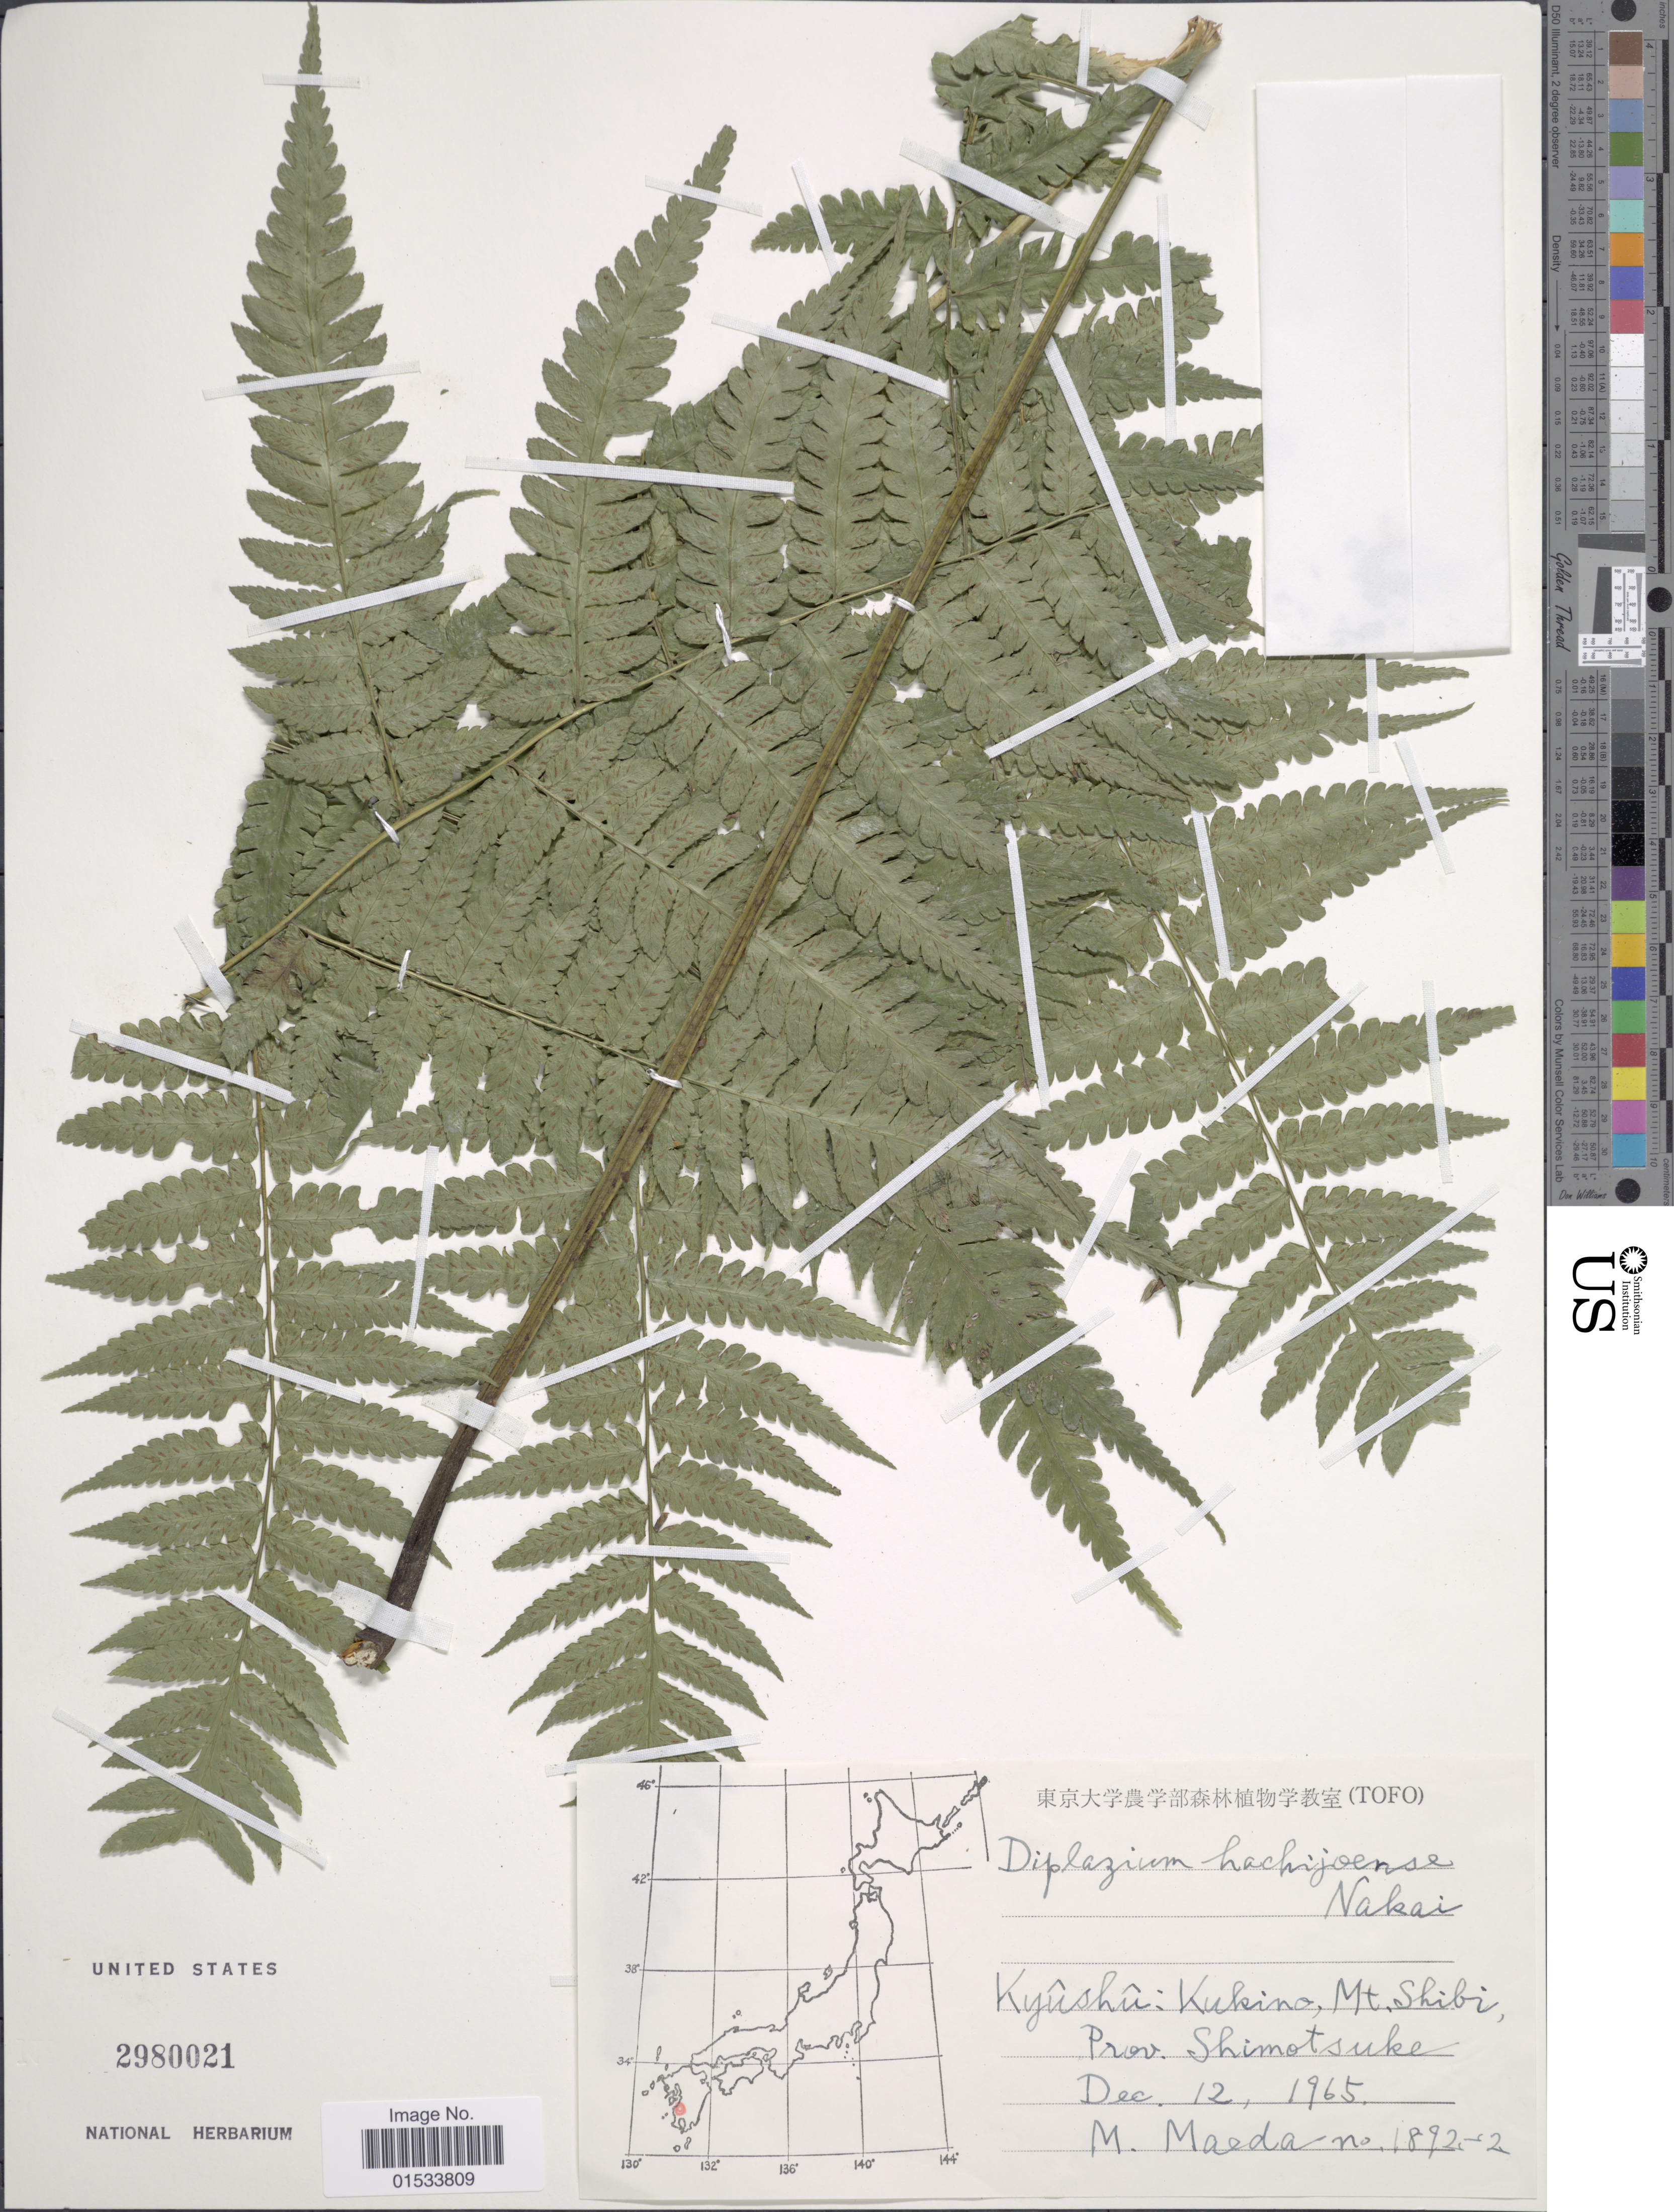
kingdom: Plantae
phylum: Tracheophyta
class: Polypodiopsida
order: Polypodiales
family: Athyriaceae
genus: Diplazium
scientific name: Diplazium hachijoense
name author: Nakai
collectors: M. Maeda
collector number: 1892-2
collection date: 1965-12-12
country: Japan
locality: Kyûshû: Kukino, Mt. Shibi, Shimotsuke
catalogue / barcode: US 2980021